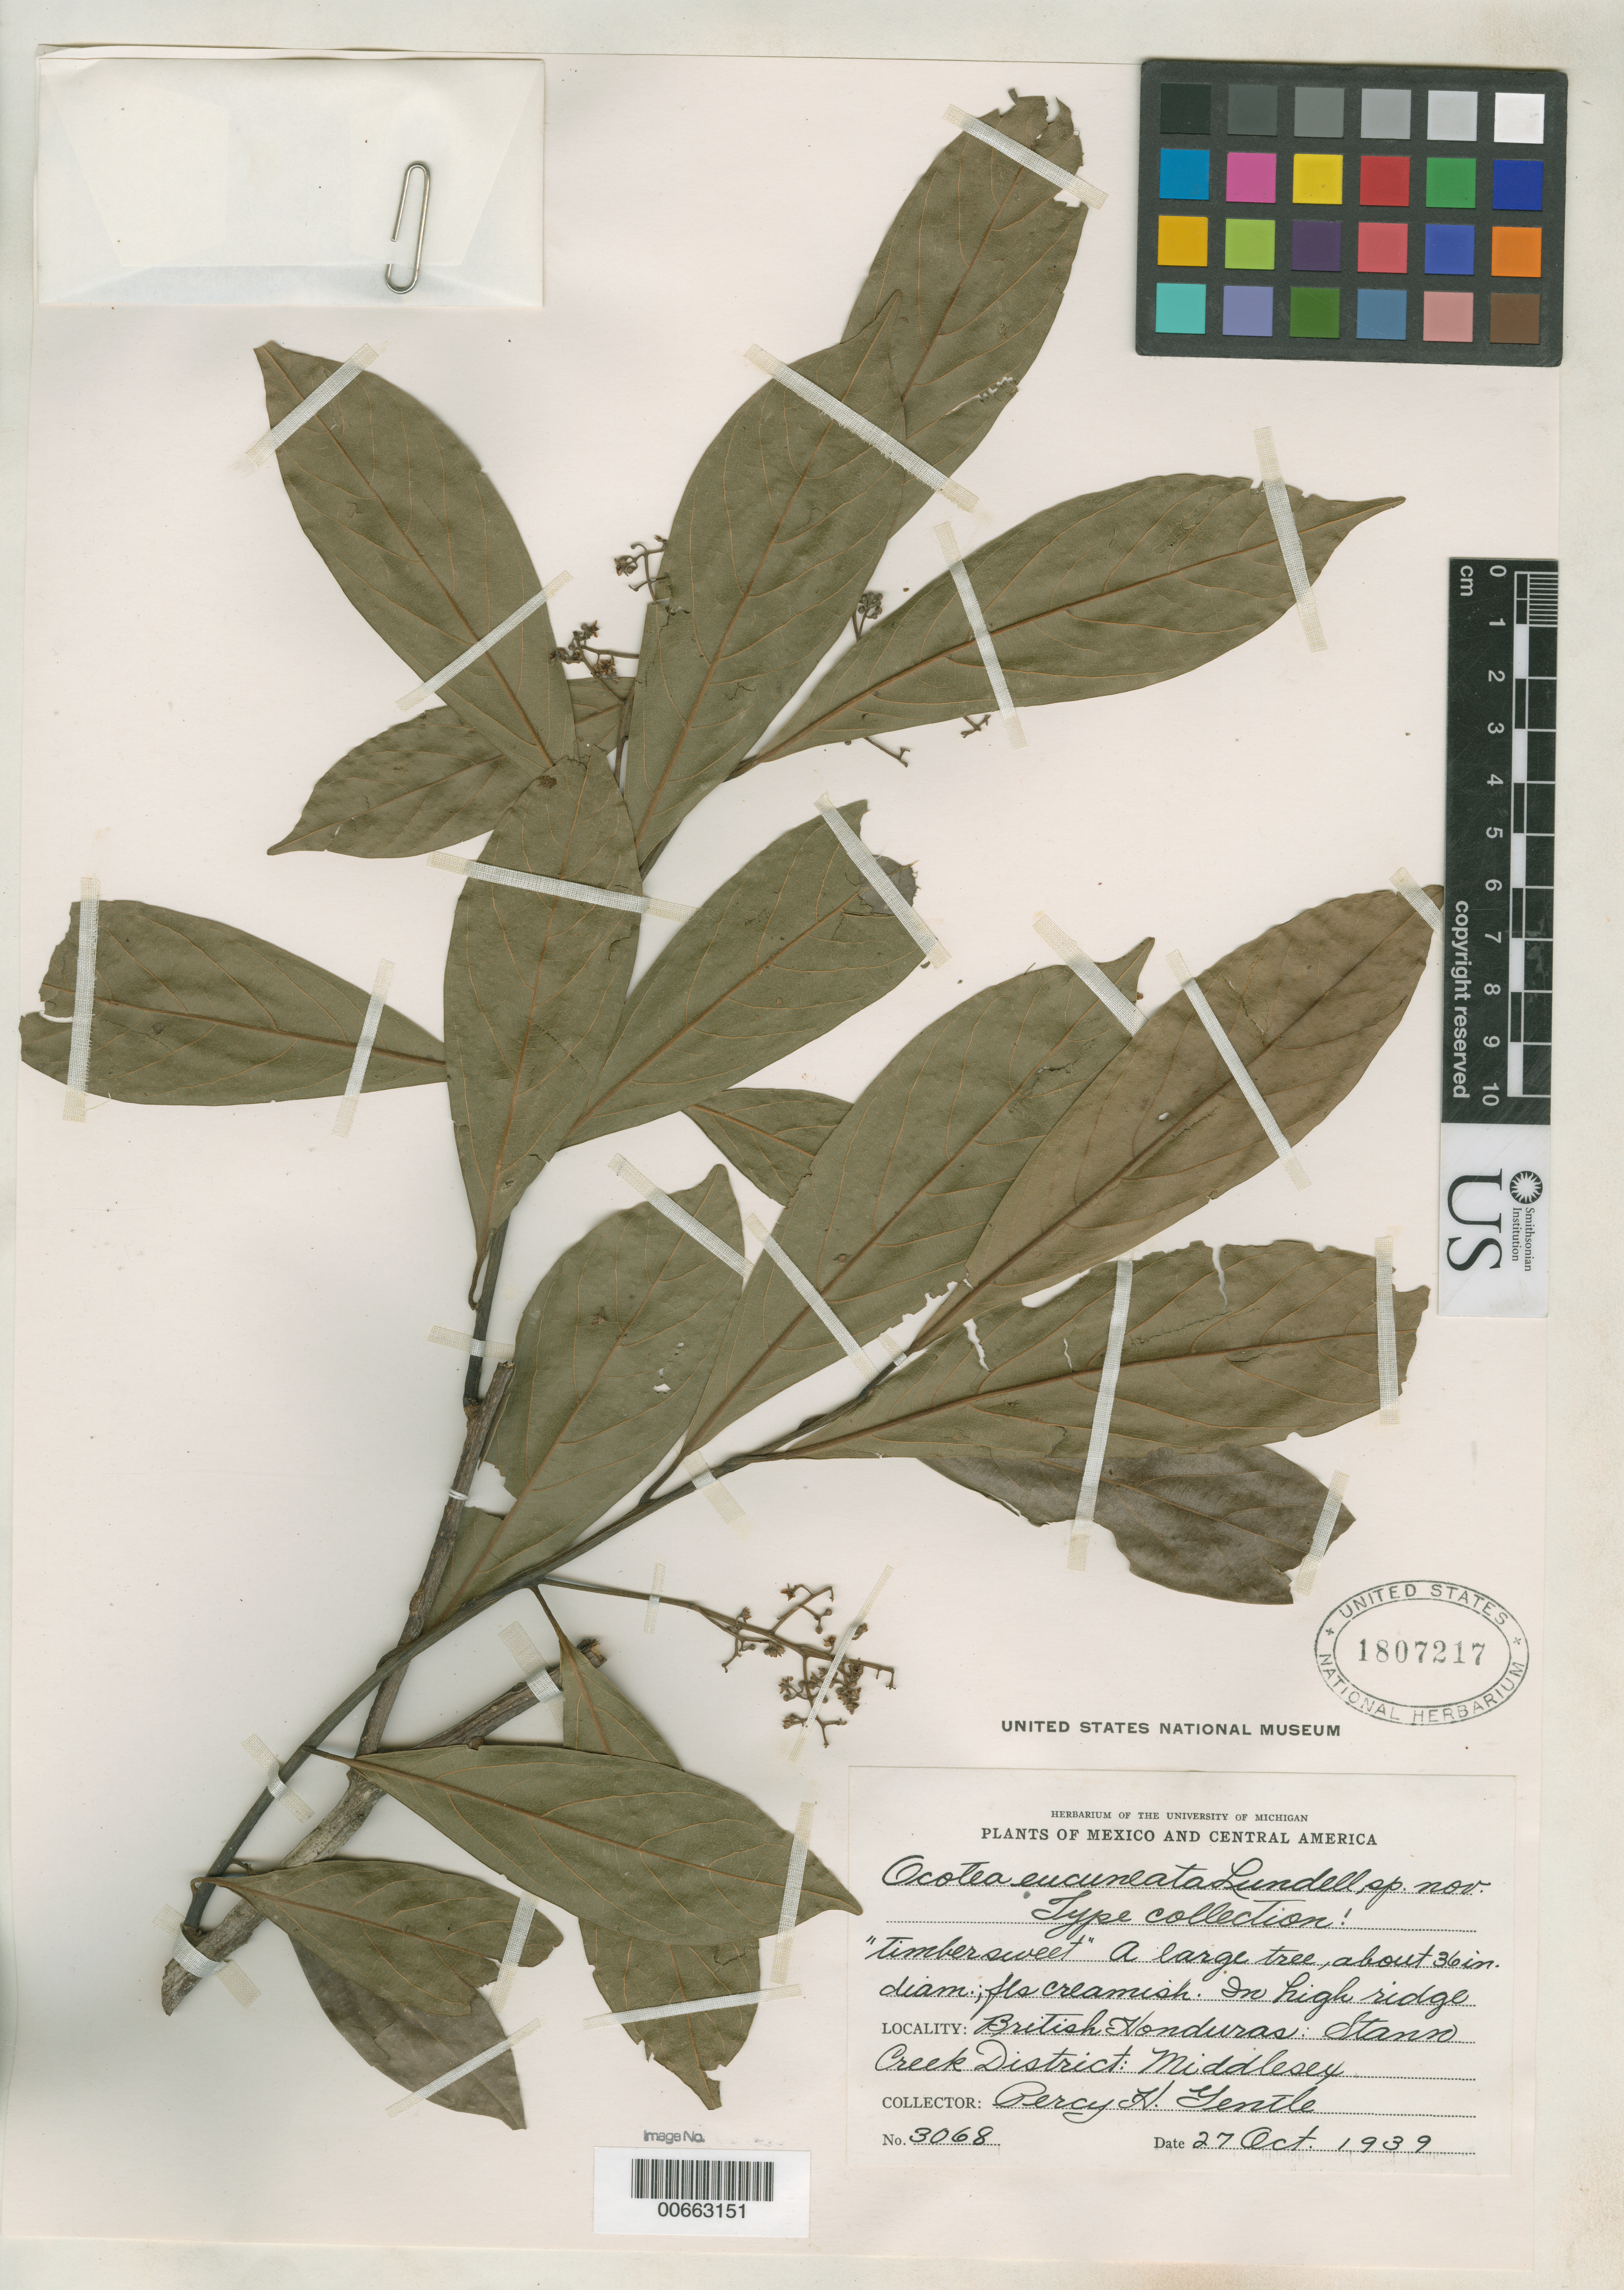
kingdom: Plantae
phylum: Tracheophyta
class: Magnoliopsida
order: Laurales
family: Lauraceae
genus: Ocotea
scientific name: Ocotea eucuneata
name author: Lundell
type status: Isotype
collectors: P. H. Gentle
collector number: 3068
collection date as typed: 27 Oct 1939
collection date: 1939-10-27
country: Belize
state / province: Stann Creek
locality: Middlesex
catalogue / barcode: US 1807217